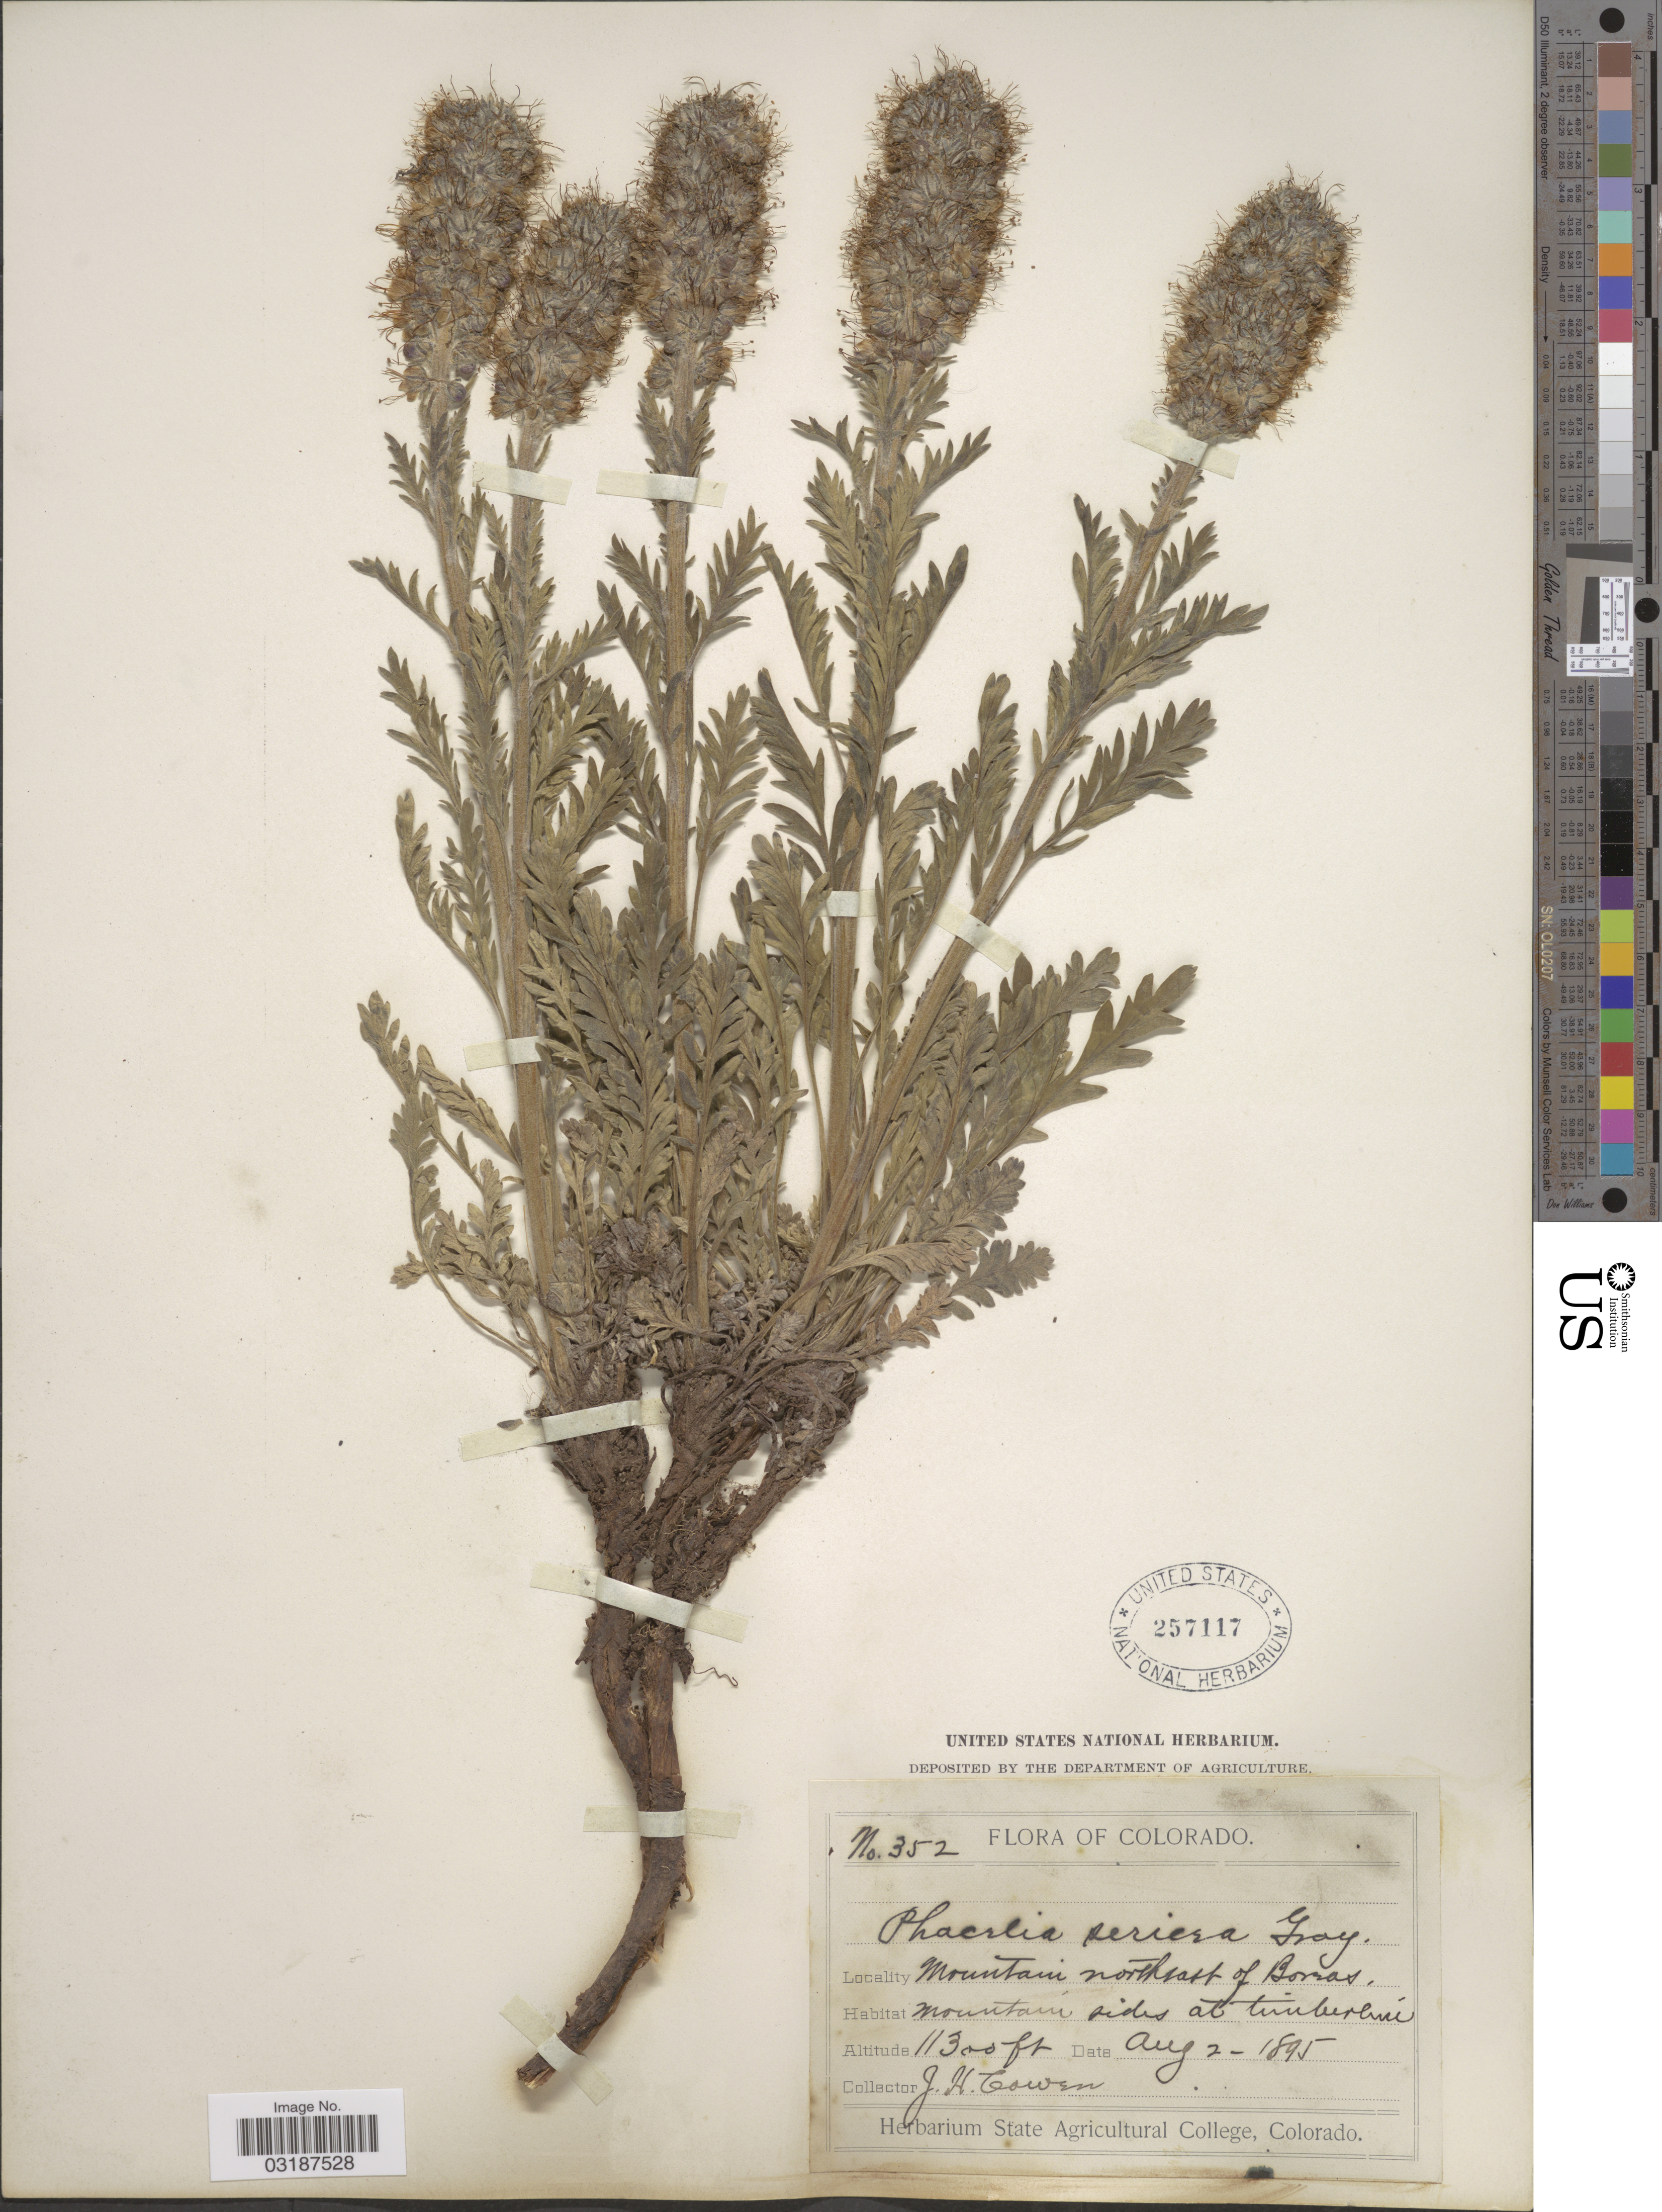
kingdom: Plantae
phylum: Tracheophyta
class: Magnoliopsida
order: Boraginales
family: Hydrophyllaceae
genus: Phacelia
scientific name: Phacelia sericea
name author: (Graham) A. Gray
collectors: J. H. Cowen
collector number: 352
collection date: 1895-08-02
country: United States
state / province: Colorado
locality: Mountain northeast of Boreas (pass). Mountains side at timberland.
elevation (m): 3444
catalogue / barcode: US 257117